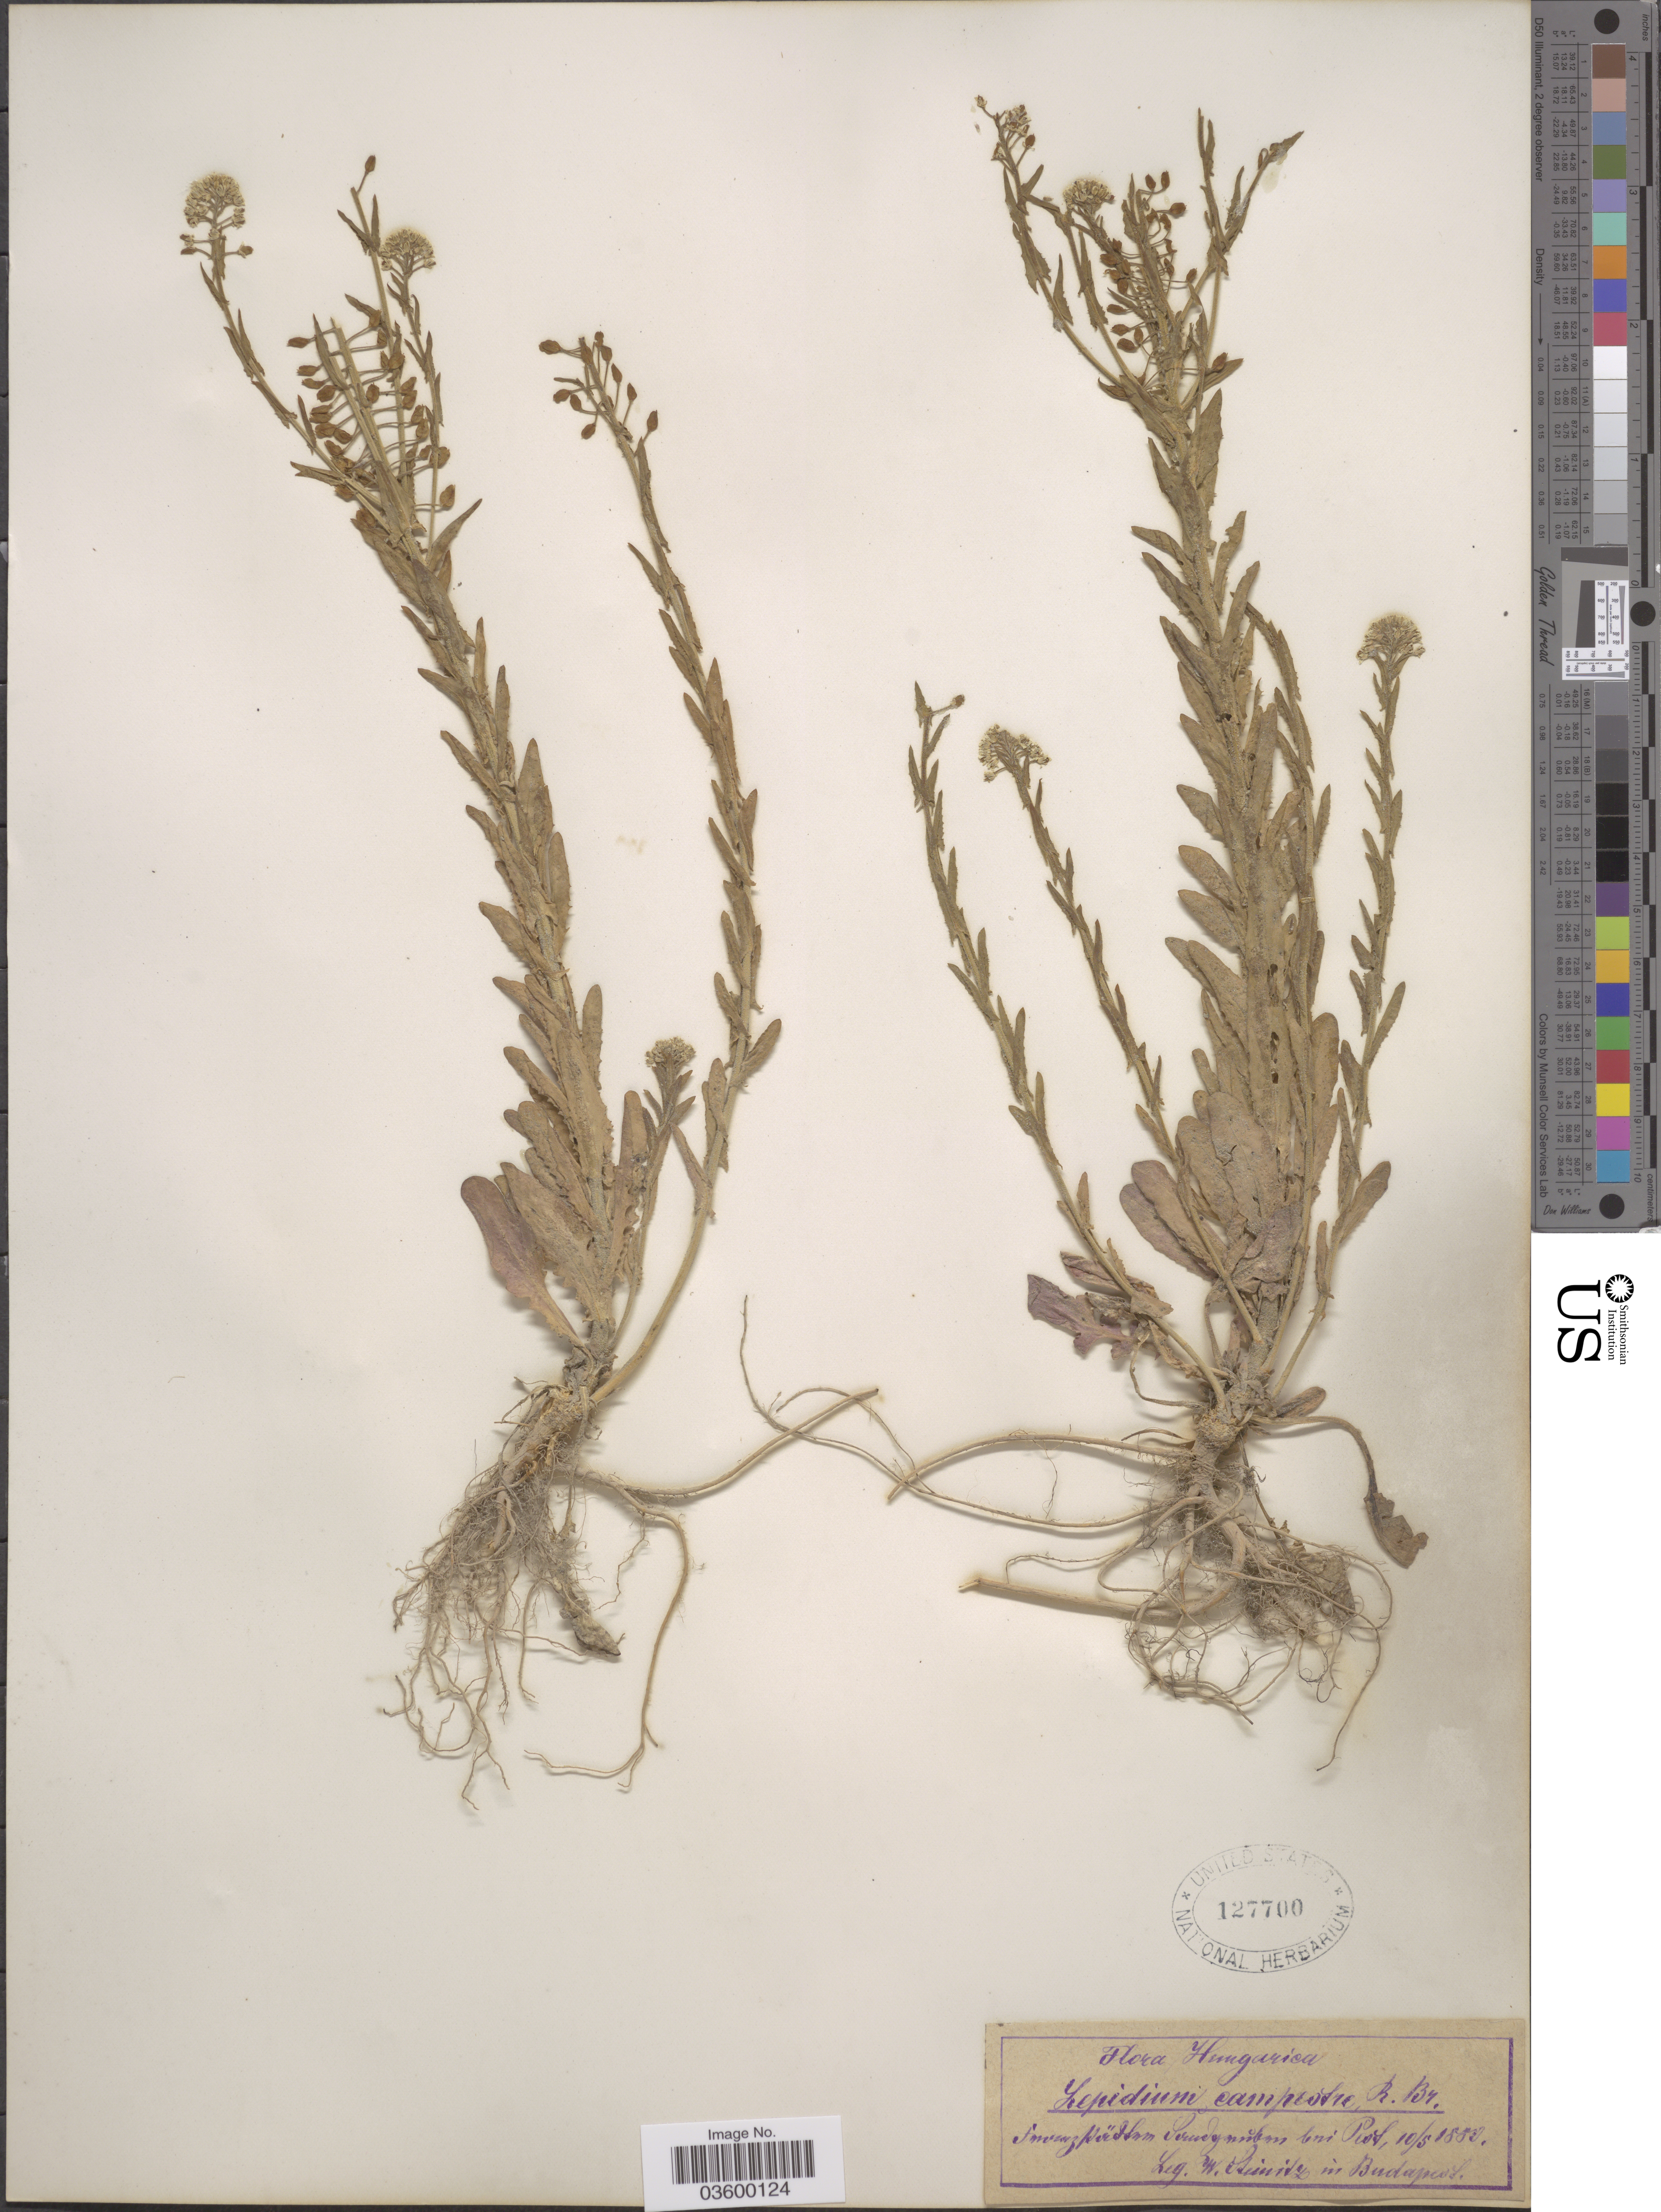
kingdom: Plantae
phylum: Tracheophyta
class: Magnoliopsida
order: Brassicales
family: Brassicaceae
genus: Lepidium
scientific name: Lepidium campestre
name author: (L.) W.T. Aiton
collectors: W. Steinitz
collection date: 1880-05-10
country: Hungary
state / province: Budapest, Capital District of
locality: [illegible text] bai Piol. Budapest.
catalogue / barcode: US 127700